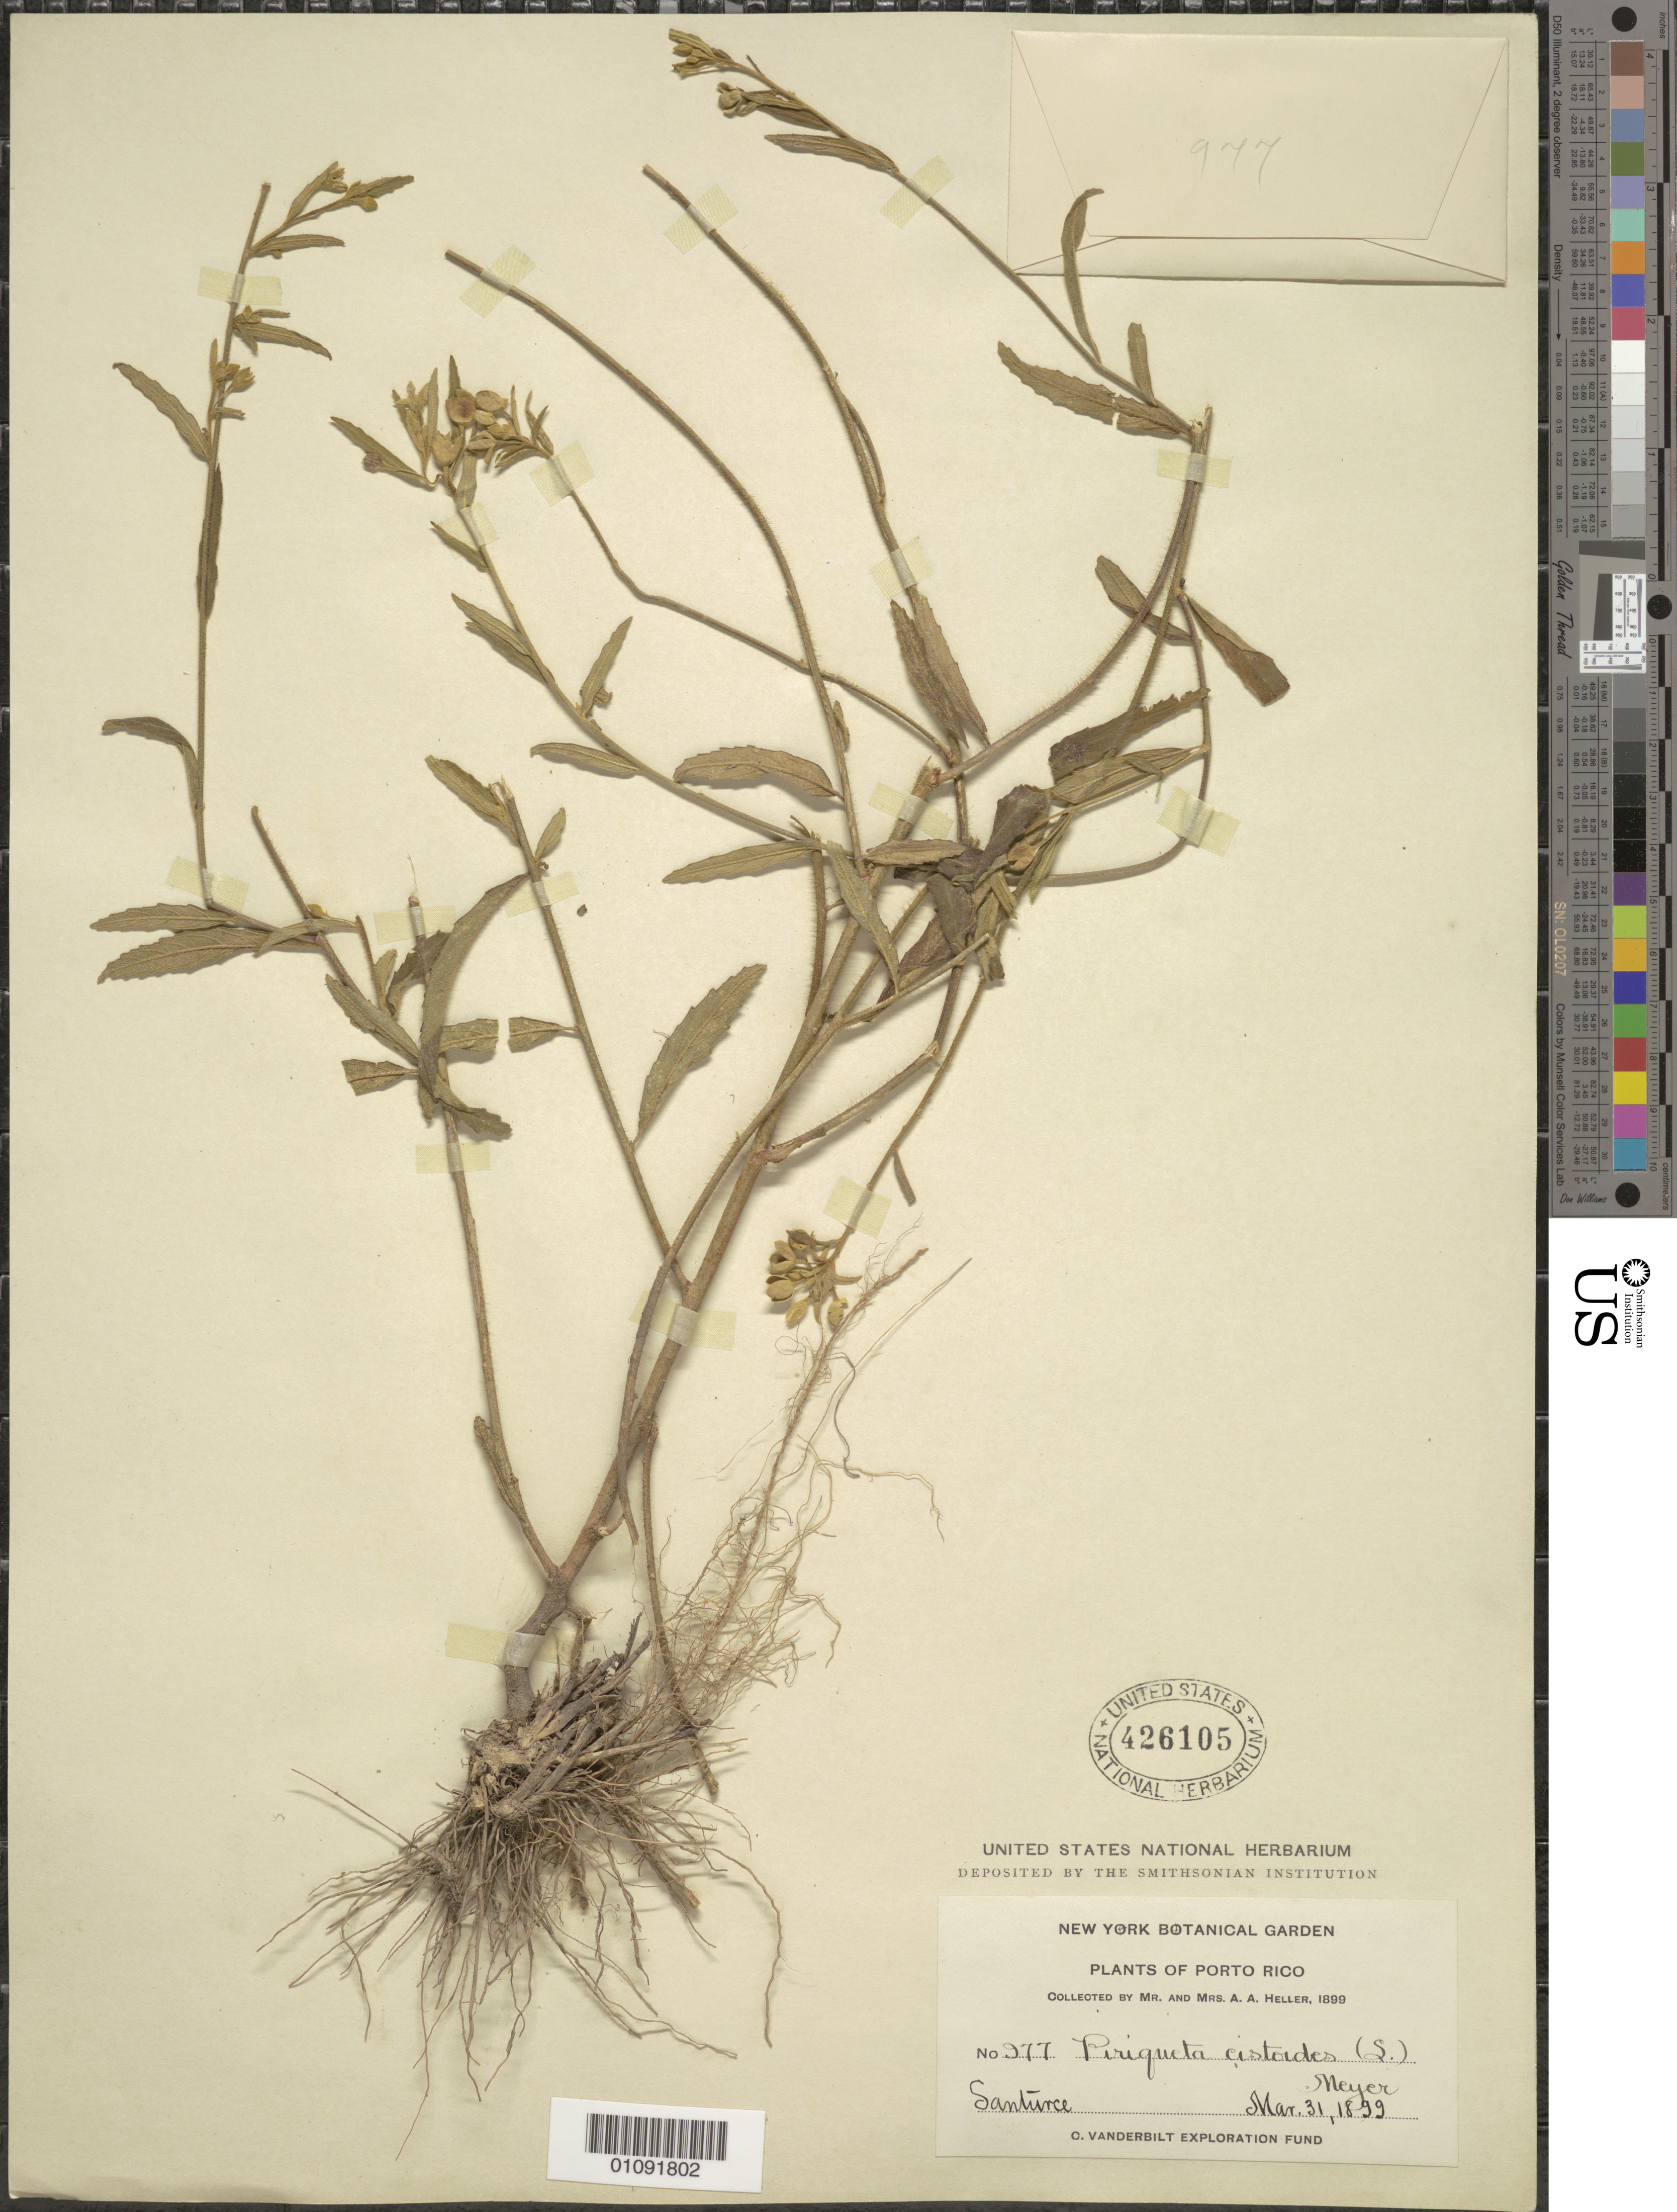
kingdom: Plantae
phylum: Tracheophyta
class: Magnoliopsida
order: Malpighiales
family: Turneraceae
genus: Piriqueta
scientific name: Piriqueta cistoides subsp. cistoides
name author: (L.) Griseb.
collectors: A. A. Heller & R. F. Griggs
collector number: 277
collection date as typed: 31 Mar 1899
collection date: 1899-03-31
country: Puerto Rico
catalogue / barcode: US 426105